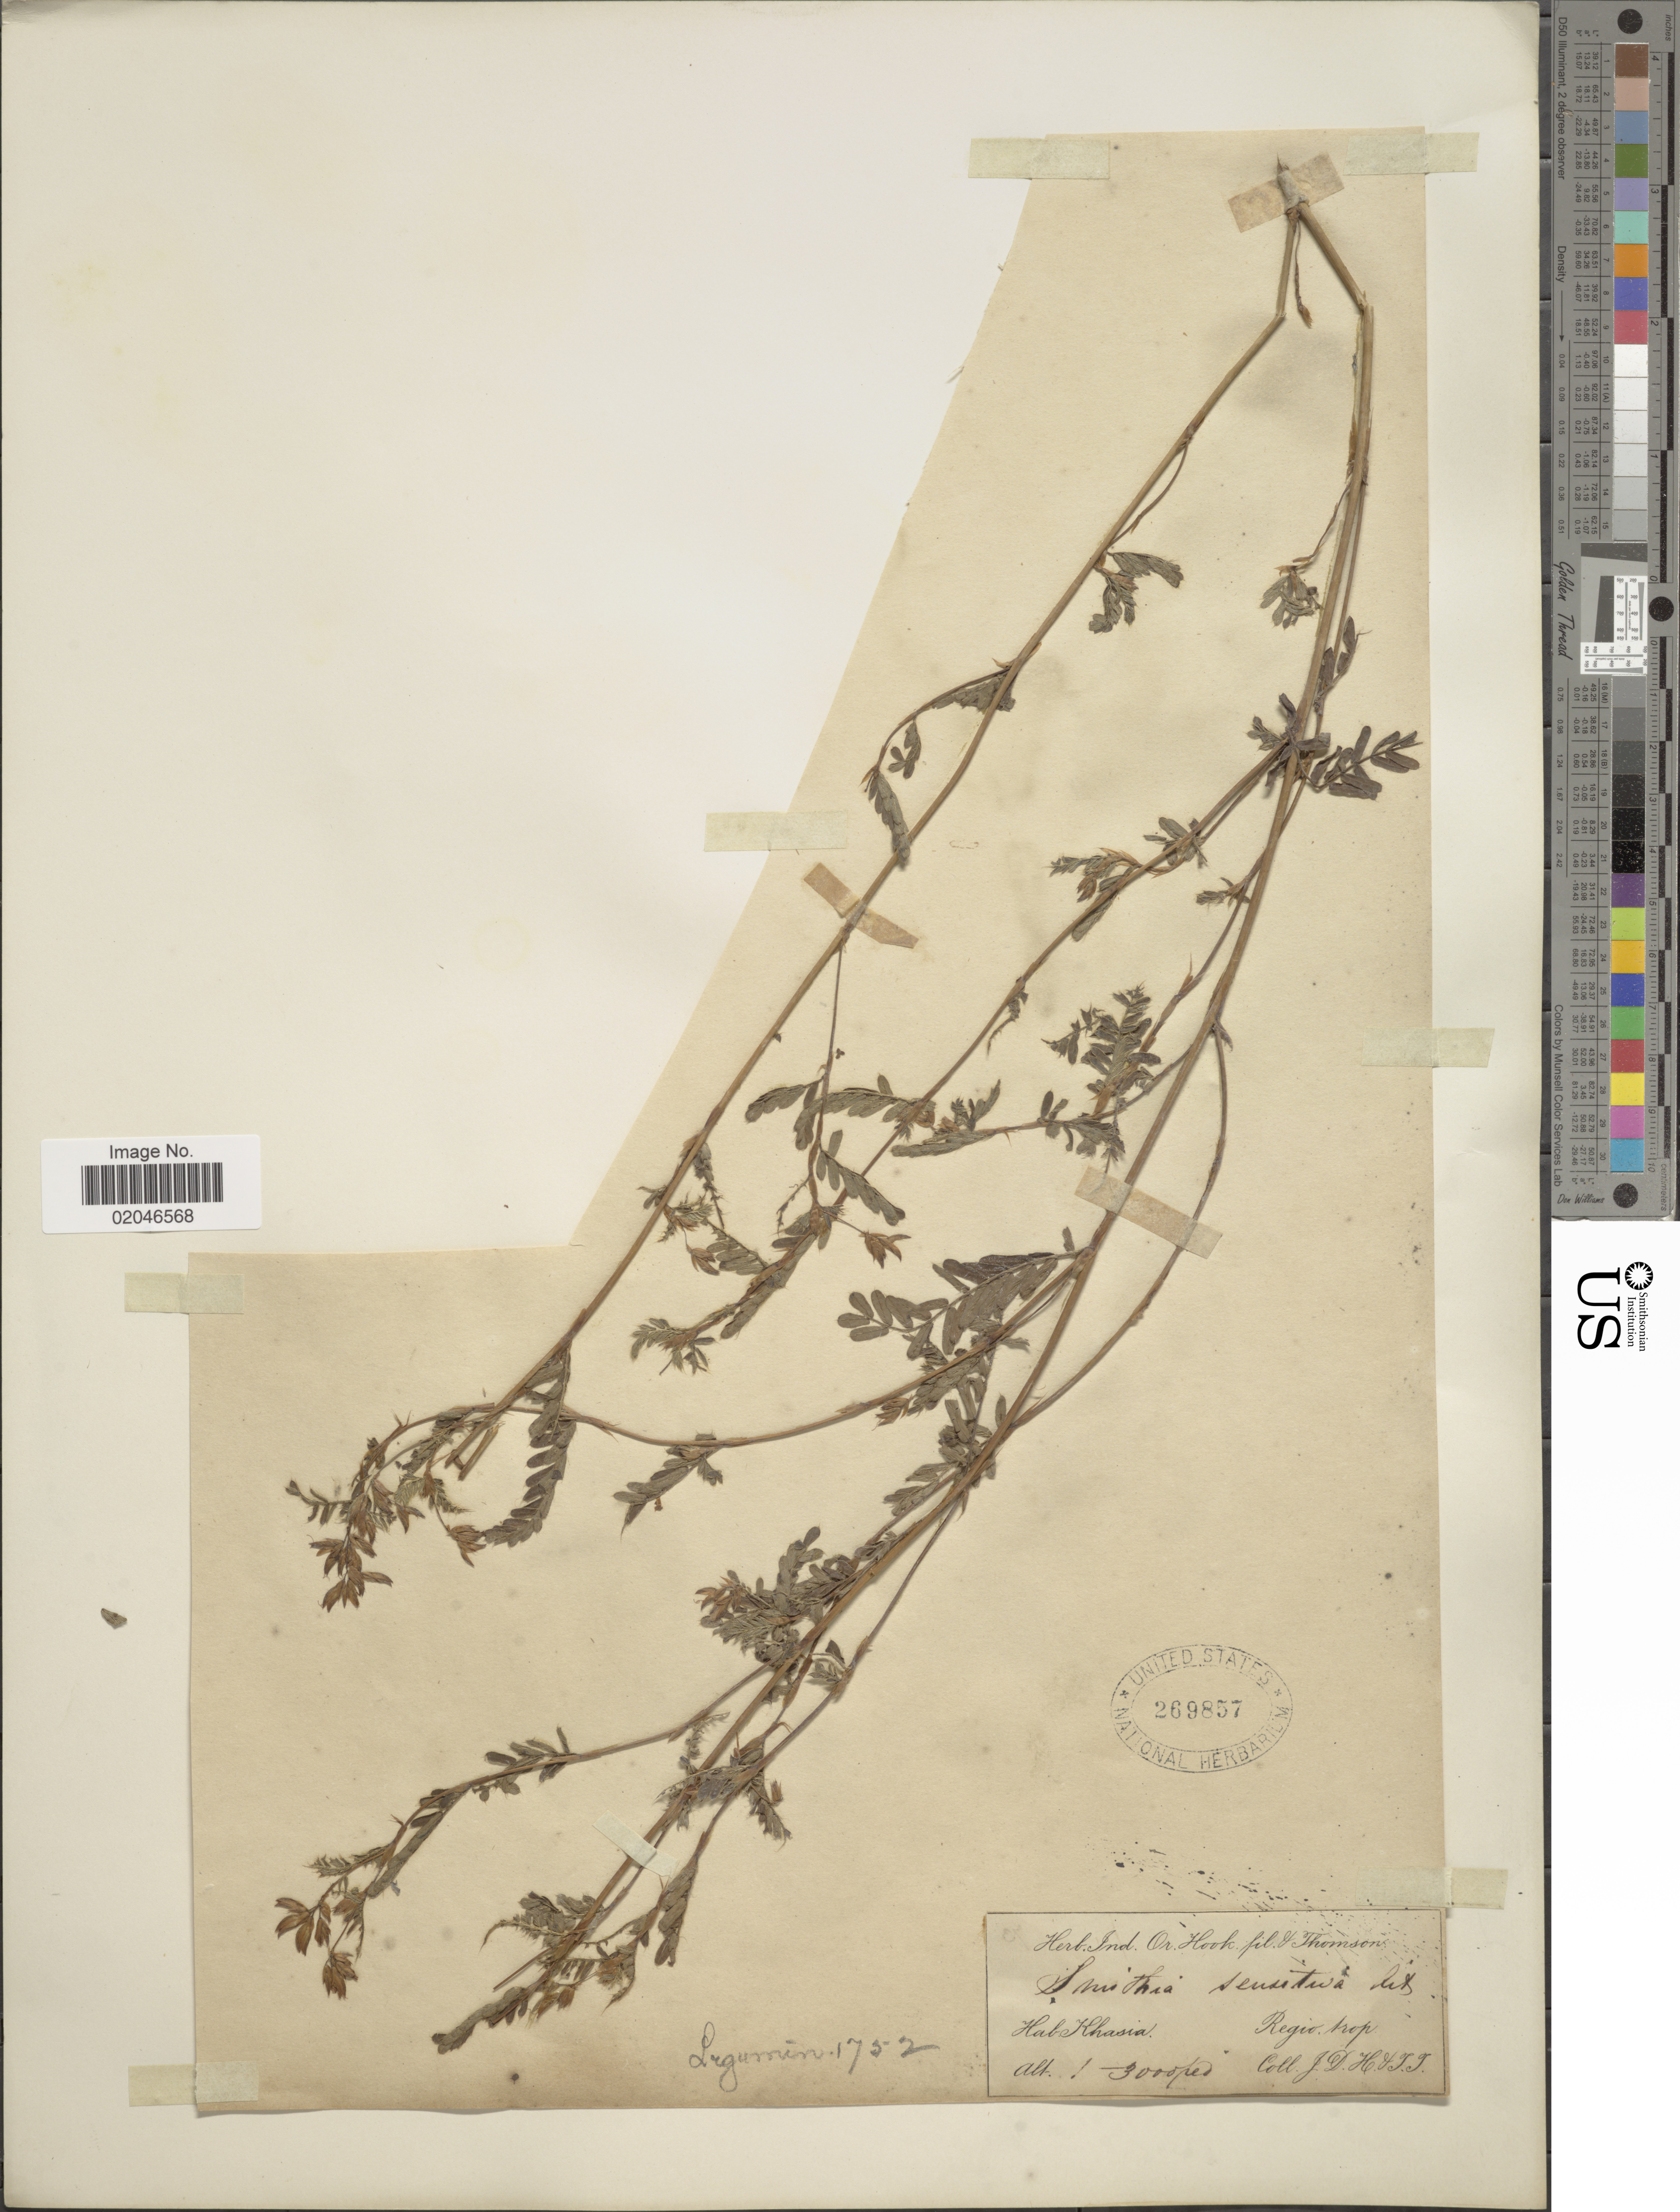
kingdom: Plantae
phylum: Tracheophyta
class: Magnoliopsida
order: Fabales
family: Fabaceae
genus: Smithia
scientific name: Smithia sensitiva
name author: Aiton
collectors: J. D. Hooker & T. Thomson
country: India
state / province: Meghalaya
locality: Khasia, Regio trop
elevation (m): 305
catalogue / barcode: US 269857